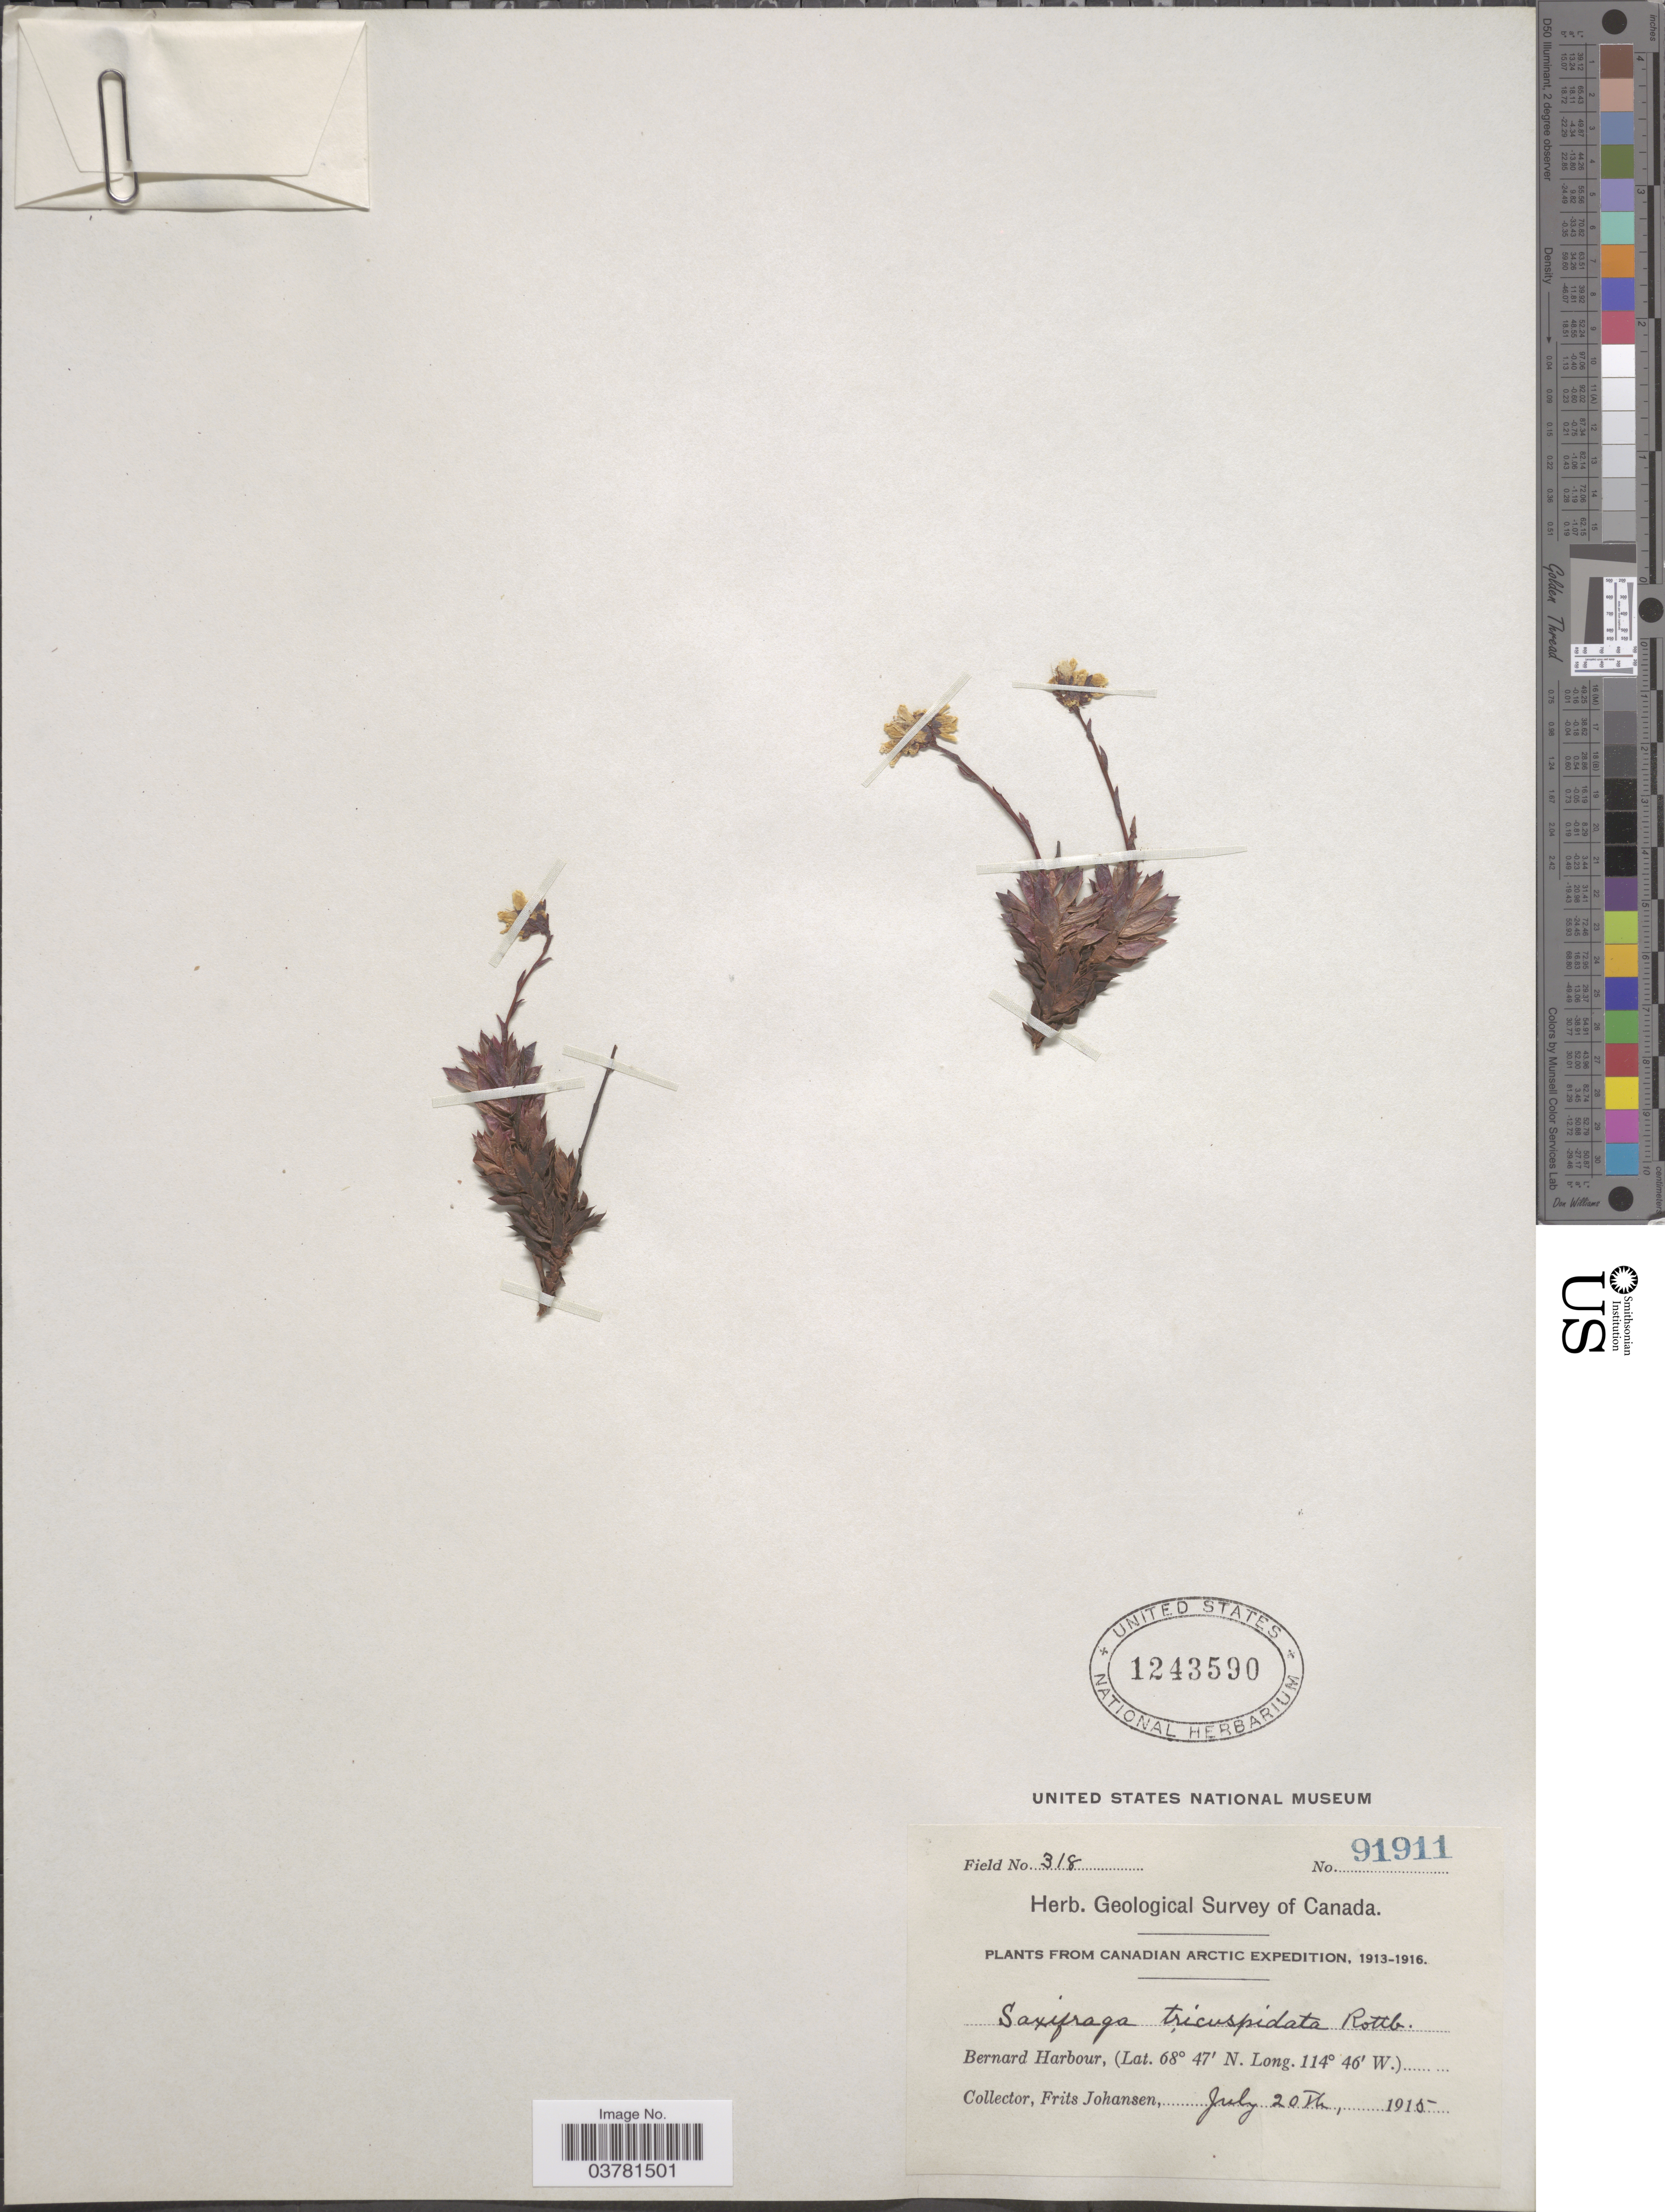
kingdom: Plantae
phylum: Tracheophyta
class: Magnoliopsida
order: Saxifragales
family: Saxifragaceae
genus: Saxifraga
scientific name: Saxifraga tricuspidata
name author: Rottb.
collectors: F. Johansen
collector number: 91911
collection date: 1915-07-20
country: Canada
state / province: Nunavut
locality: Geological Survey of Canada. Canadian Arctic Expedition, 1913-1916. Bernard Harbour.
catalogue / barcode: US 1243590